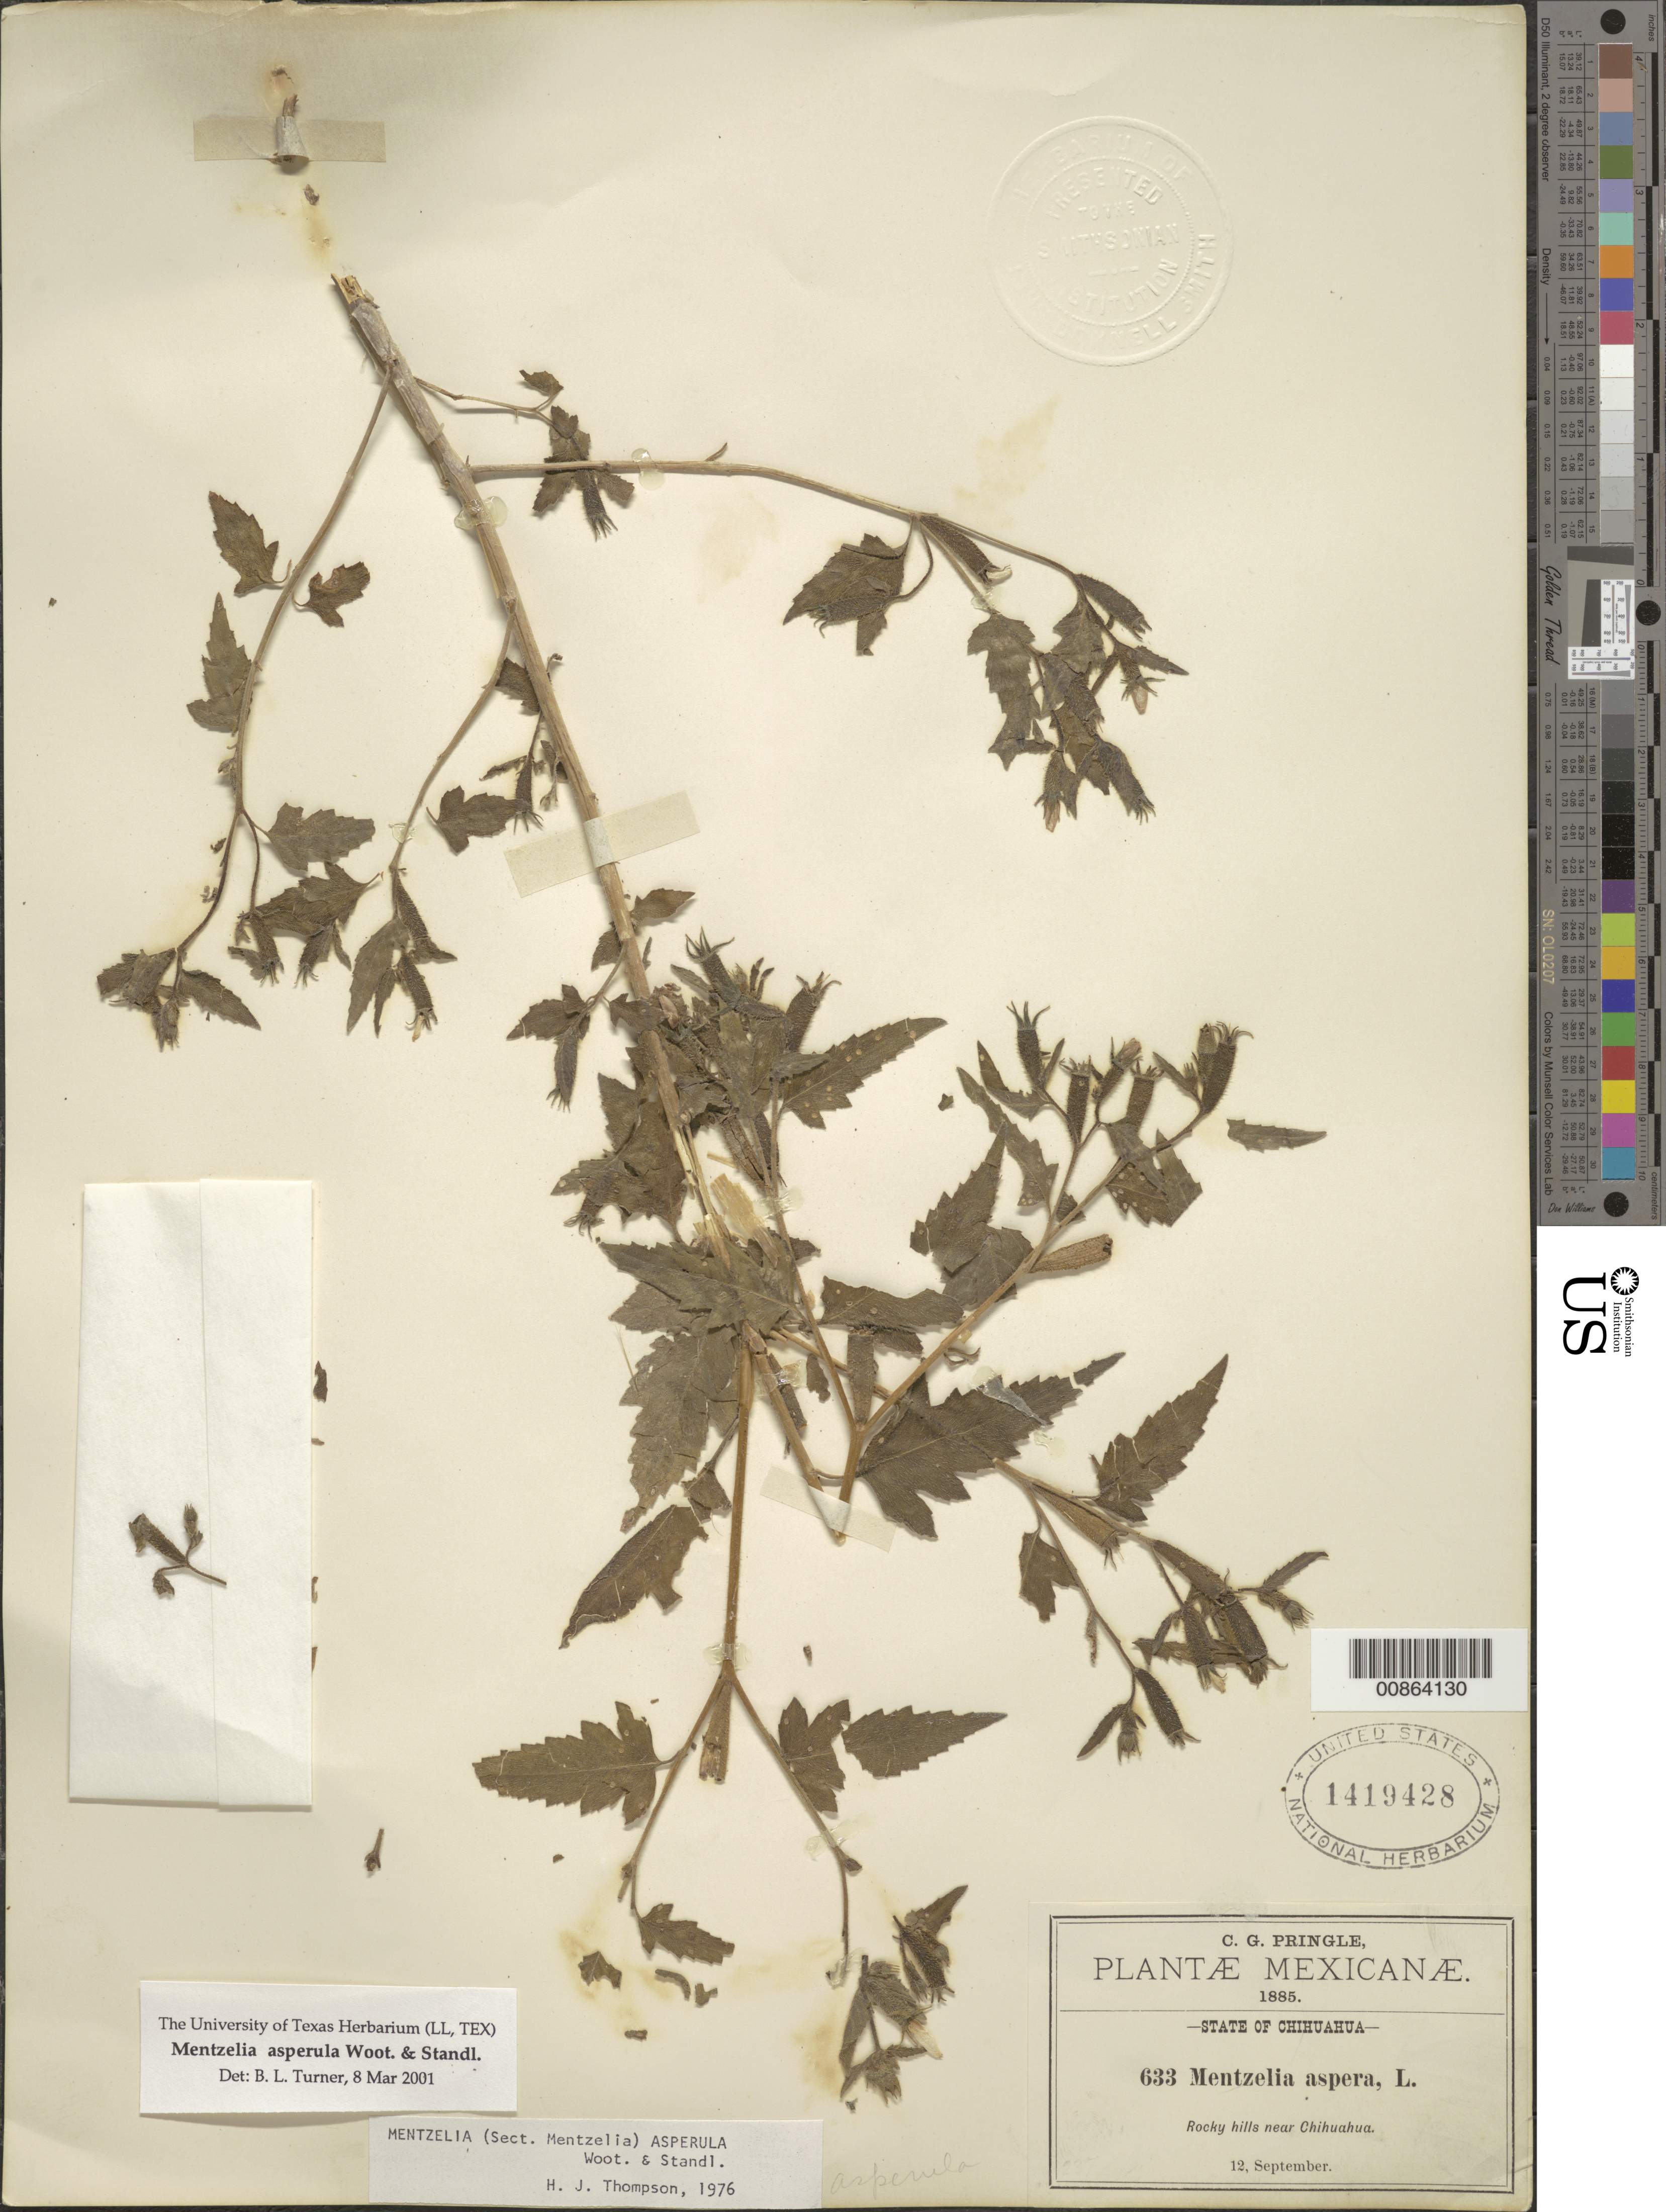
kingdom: Plantae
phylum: Tracheophyta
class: Magnoliopsida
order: Cornales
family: Loasaceae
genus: Mentzelia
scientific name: Mentzelia asperula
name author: Wooton & Standl.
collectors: C. G. Pringle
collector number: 633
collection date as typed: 12 Sep 1885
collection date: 1885-09-12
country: Mexico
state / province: Chihuahua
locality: Near Chihuahua.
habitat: Rocky hills.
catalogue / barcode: US 1419428